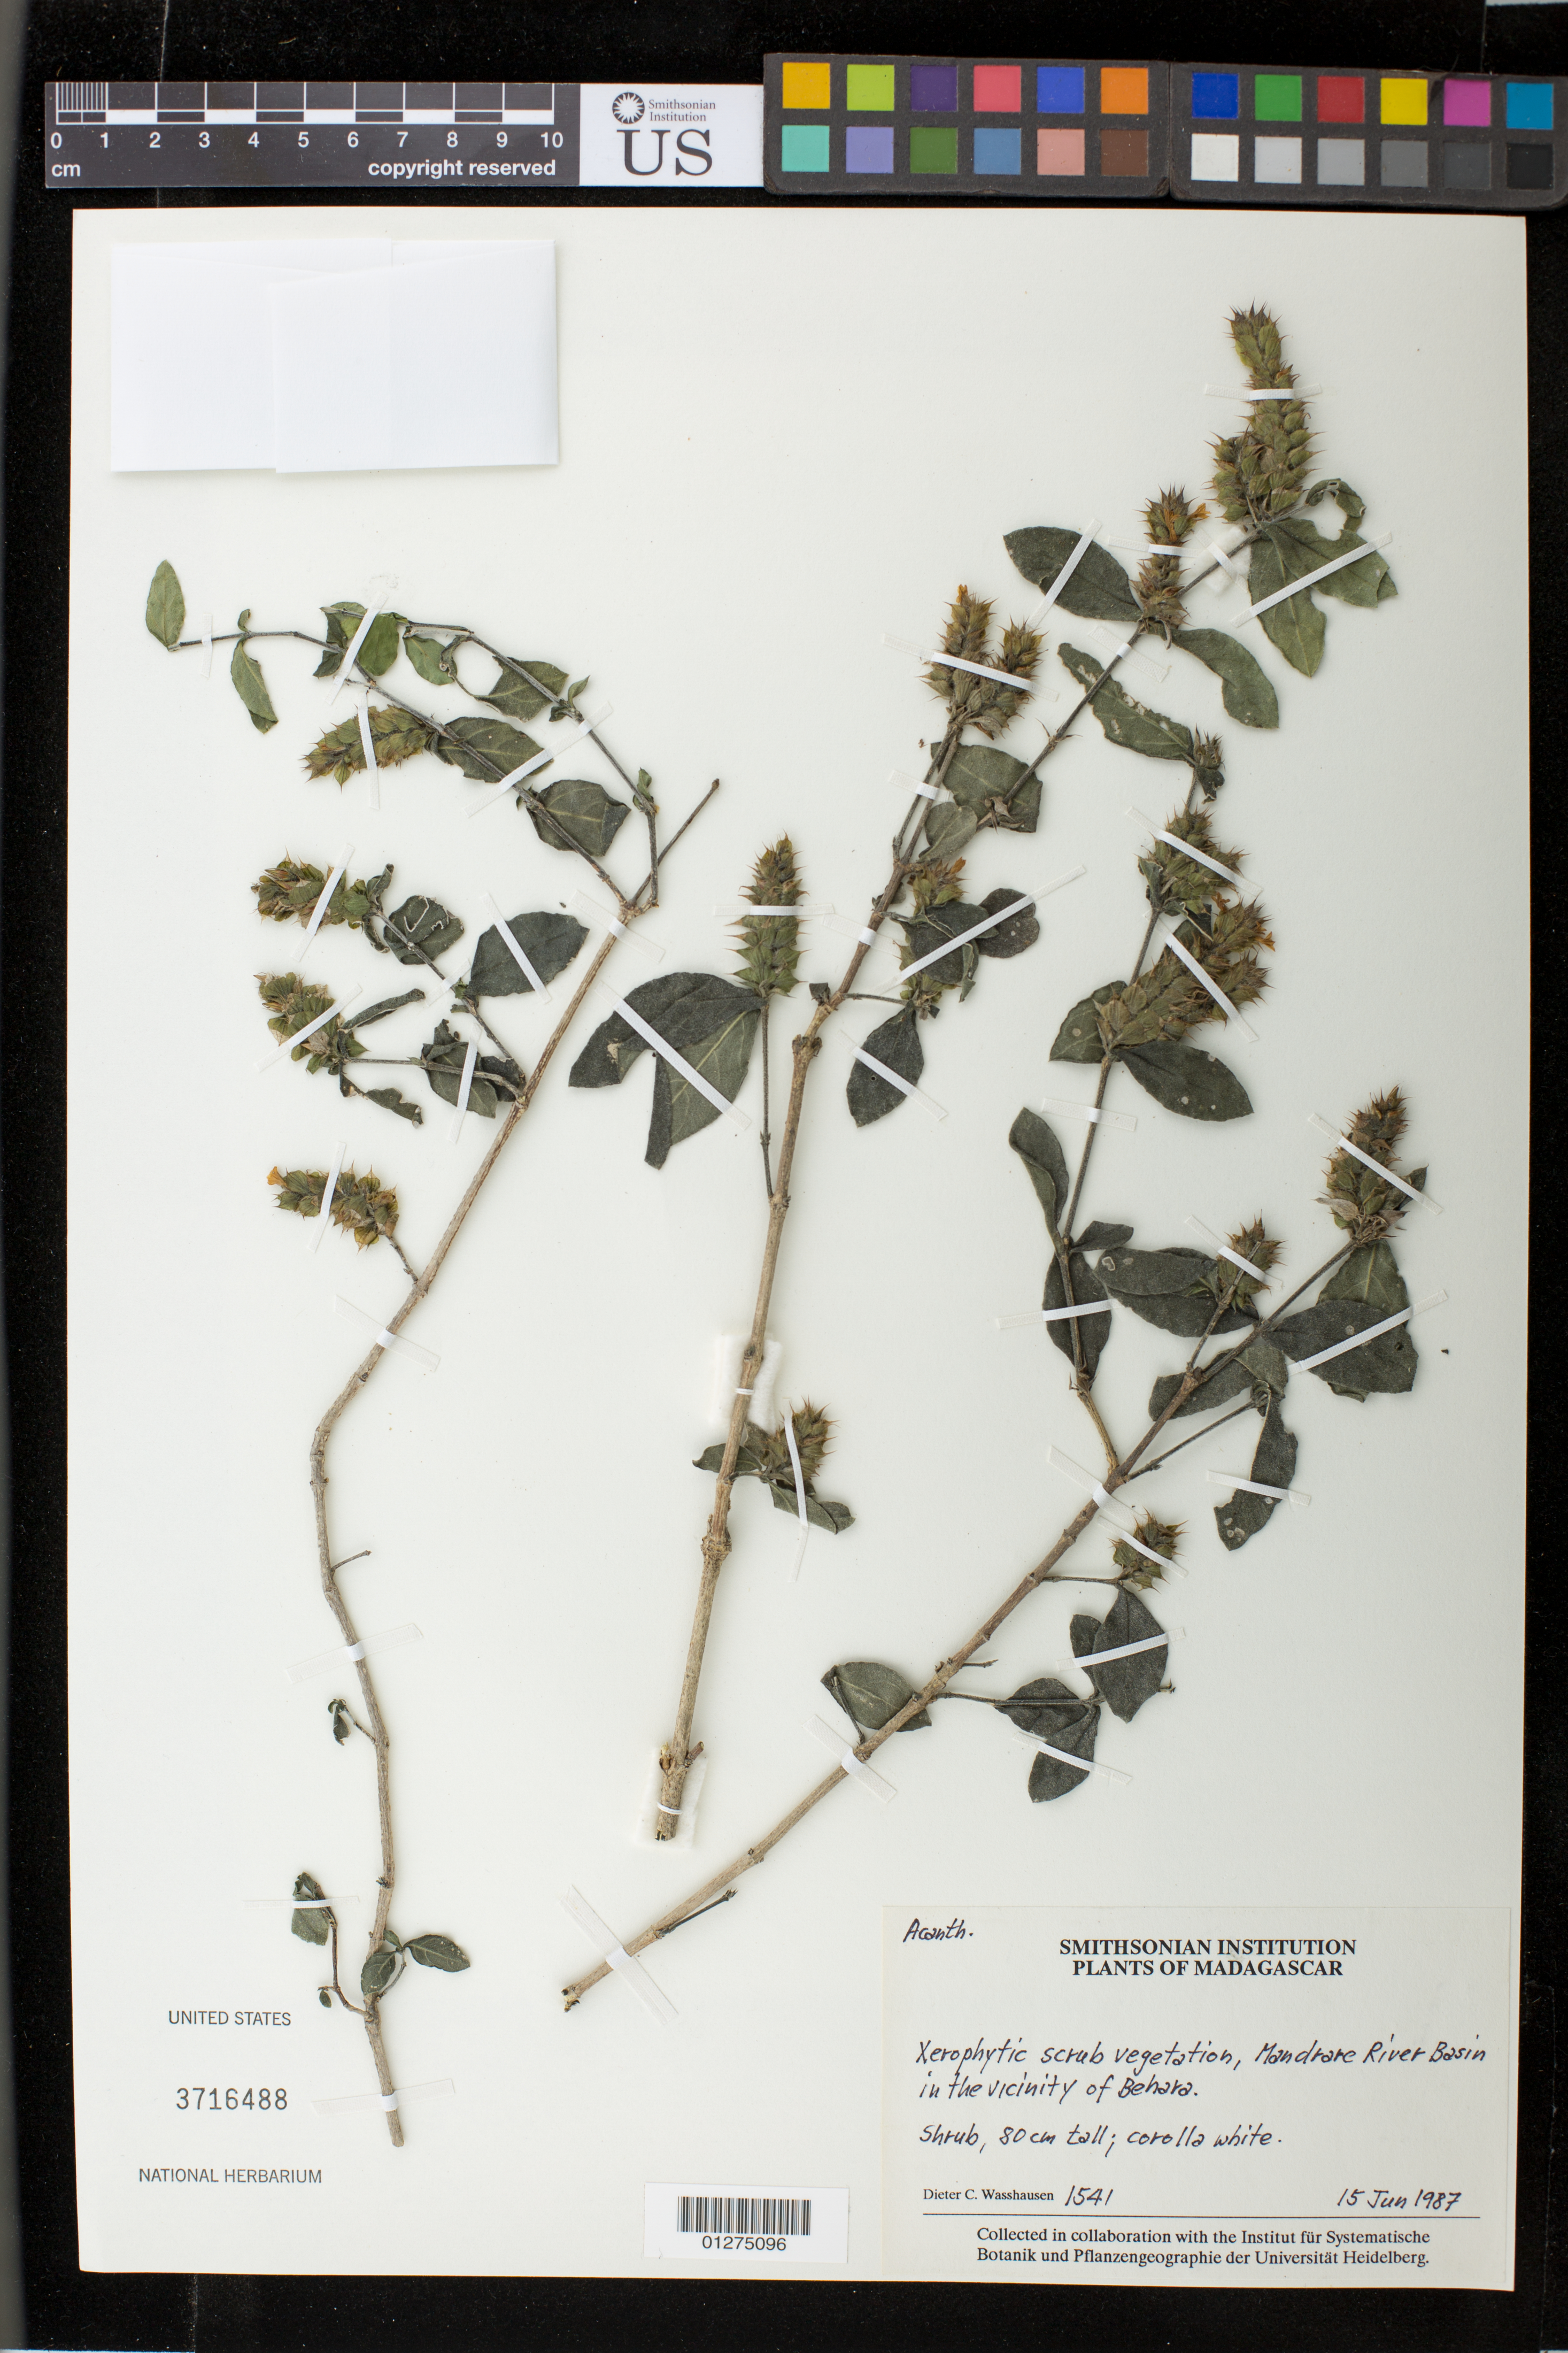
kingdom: Plantae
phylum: Tracheophyta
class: Magnoliopsida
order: Lamiales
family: Acanthaceae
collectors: D. C. Wasshausen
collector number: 1541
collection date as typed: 15 Jun 1987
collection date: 1987-06-15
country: Madagascar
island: Madagascar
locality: Mandrare River Basin in the vicinity of Behara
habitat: xerophytic scrub forest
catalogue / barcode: US 3716488